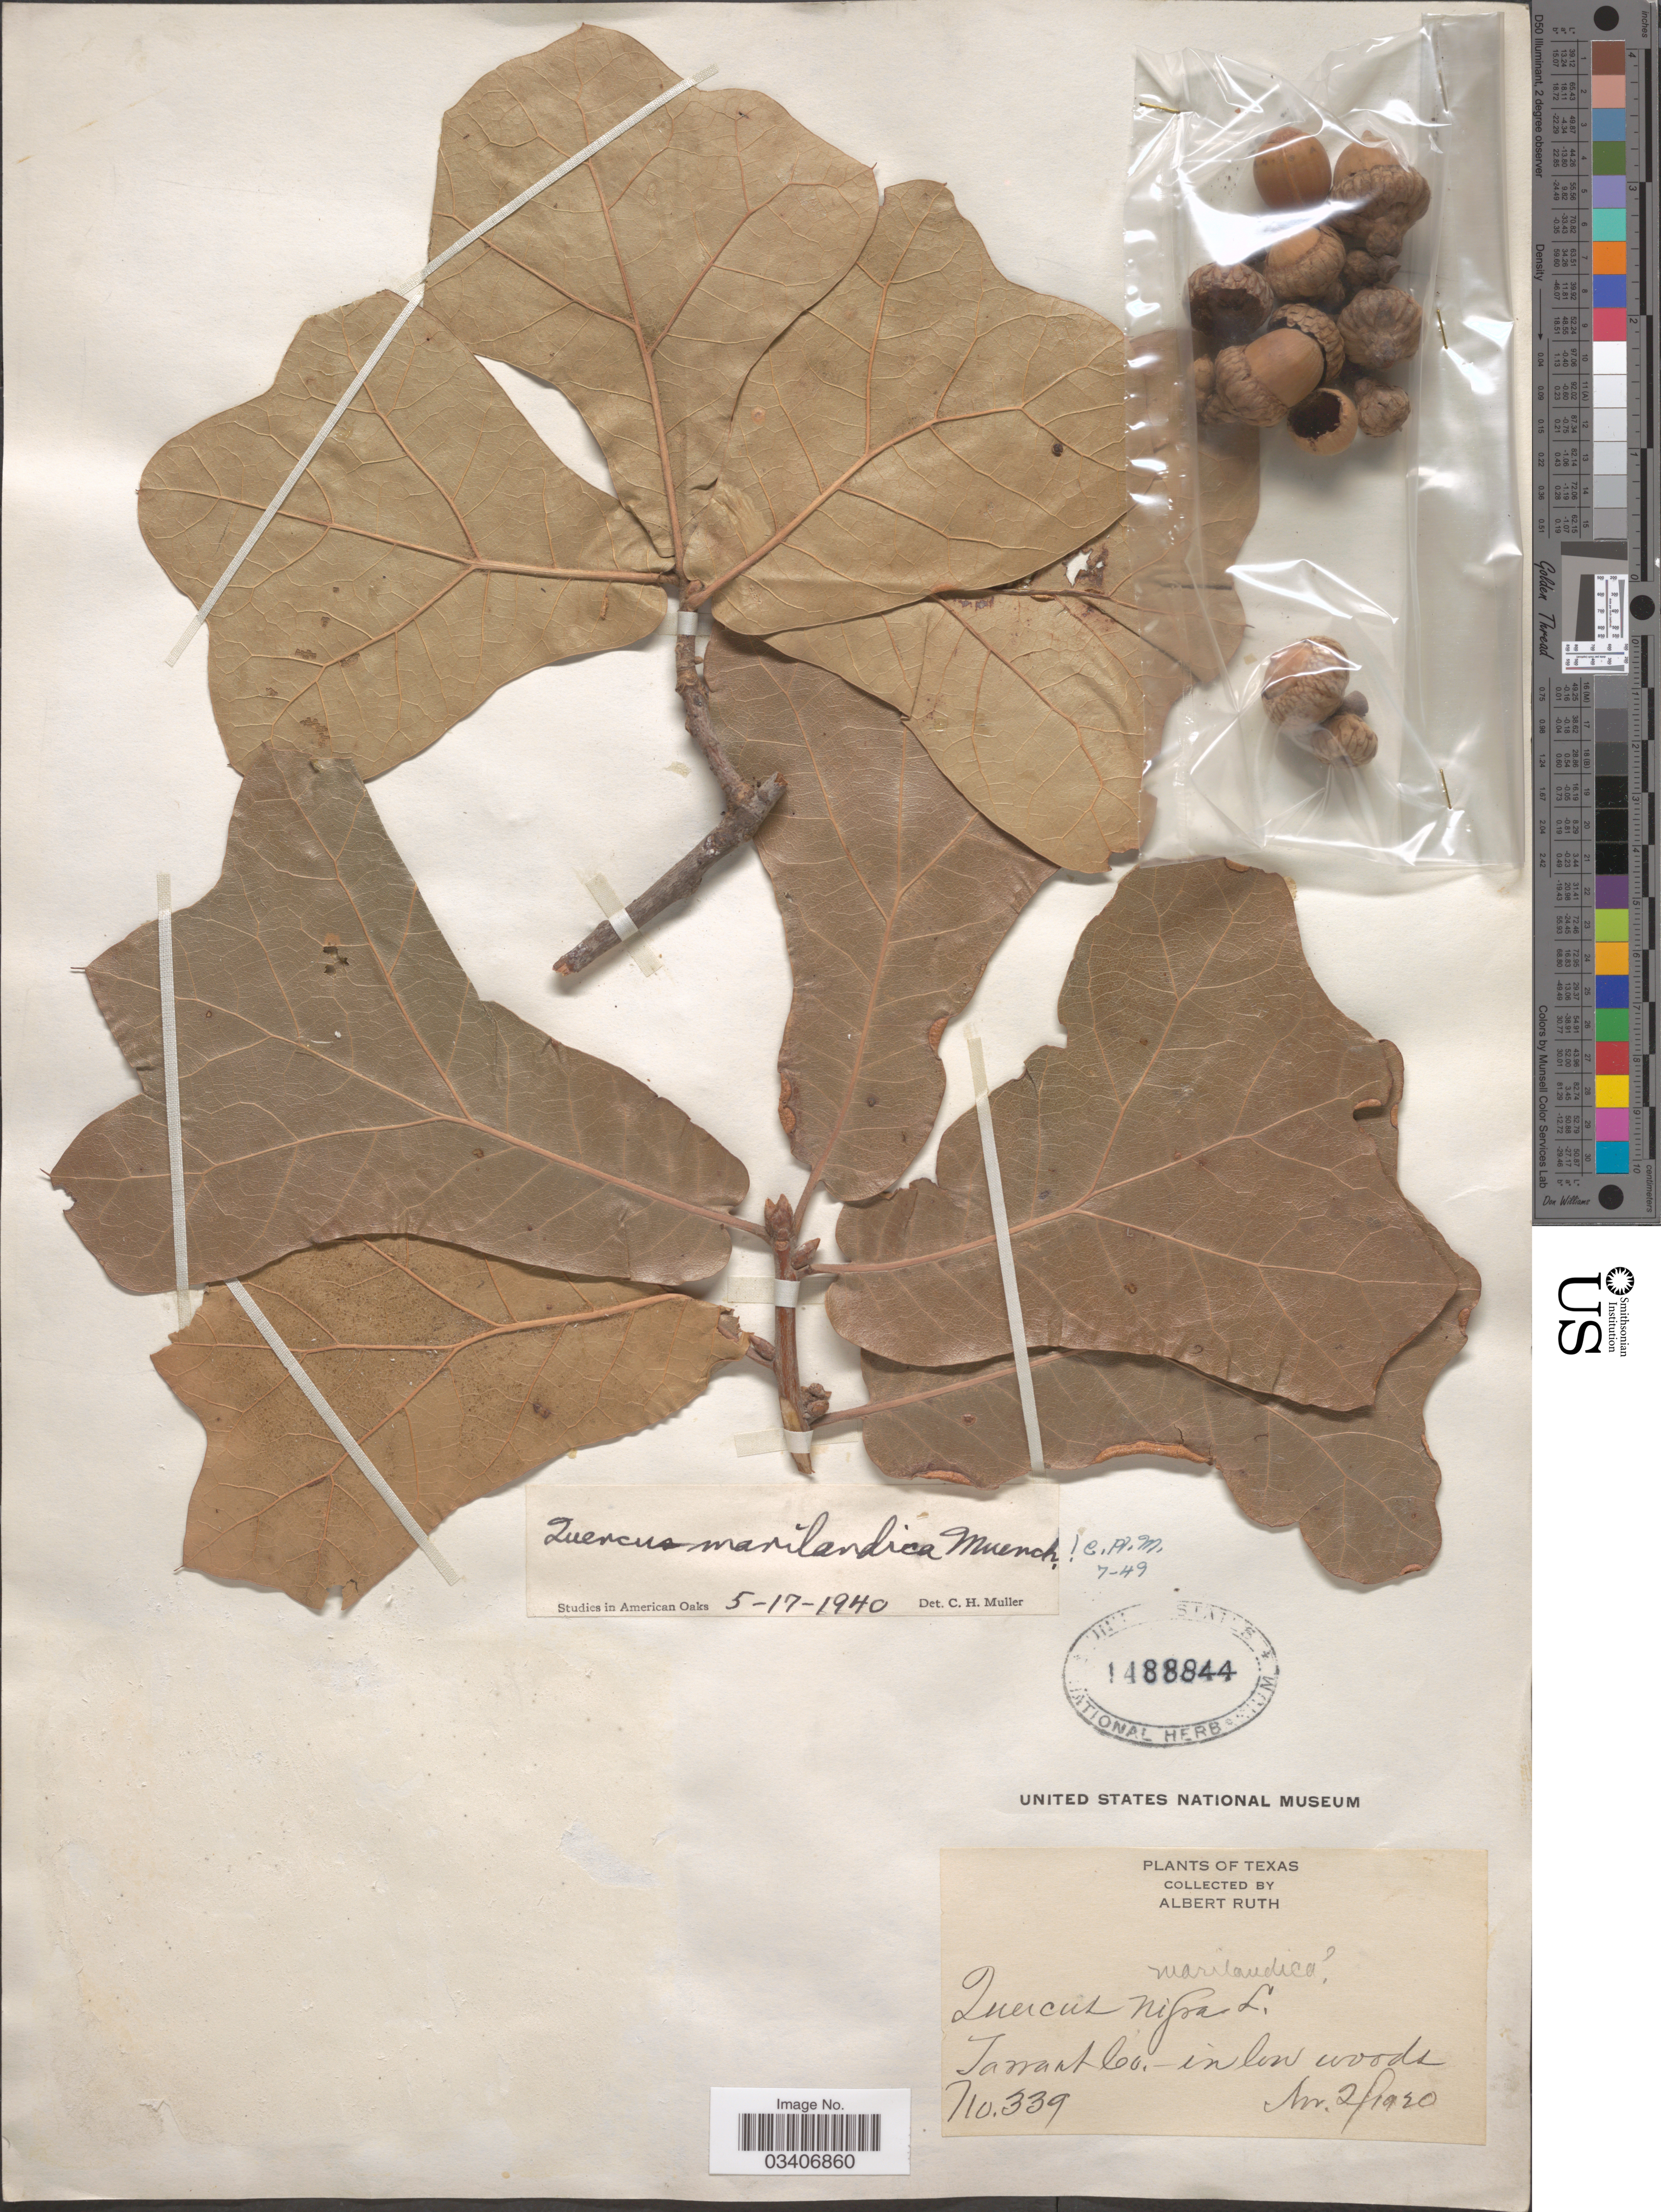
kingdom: Plantae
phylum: Tracheophyta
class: Magnoliopsida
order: Fagales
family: Fagaceae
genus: Quercus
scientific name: Quercus marilandica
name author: (L.) Münchh.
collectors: A. Ruth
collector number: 339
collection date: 1920-11-25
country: United States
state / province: Texas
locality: Tarrant Co.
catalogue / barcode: US 1488844